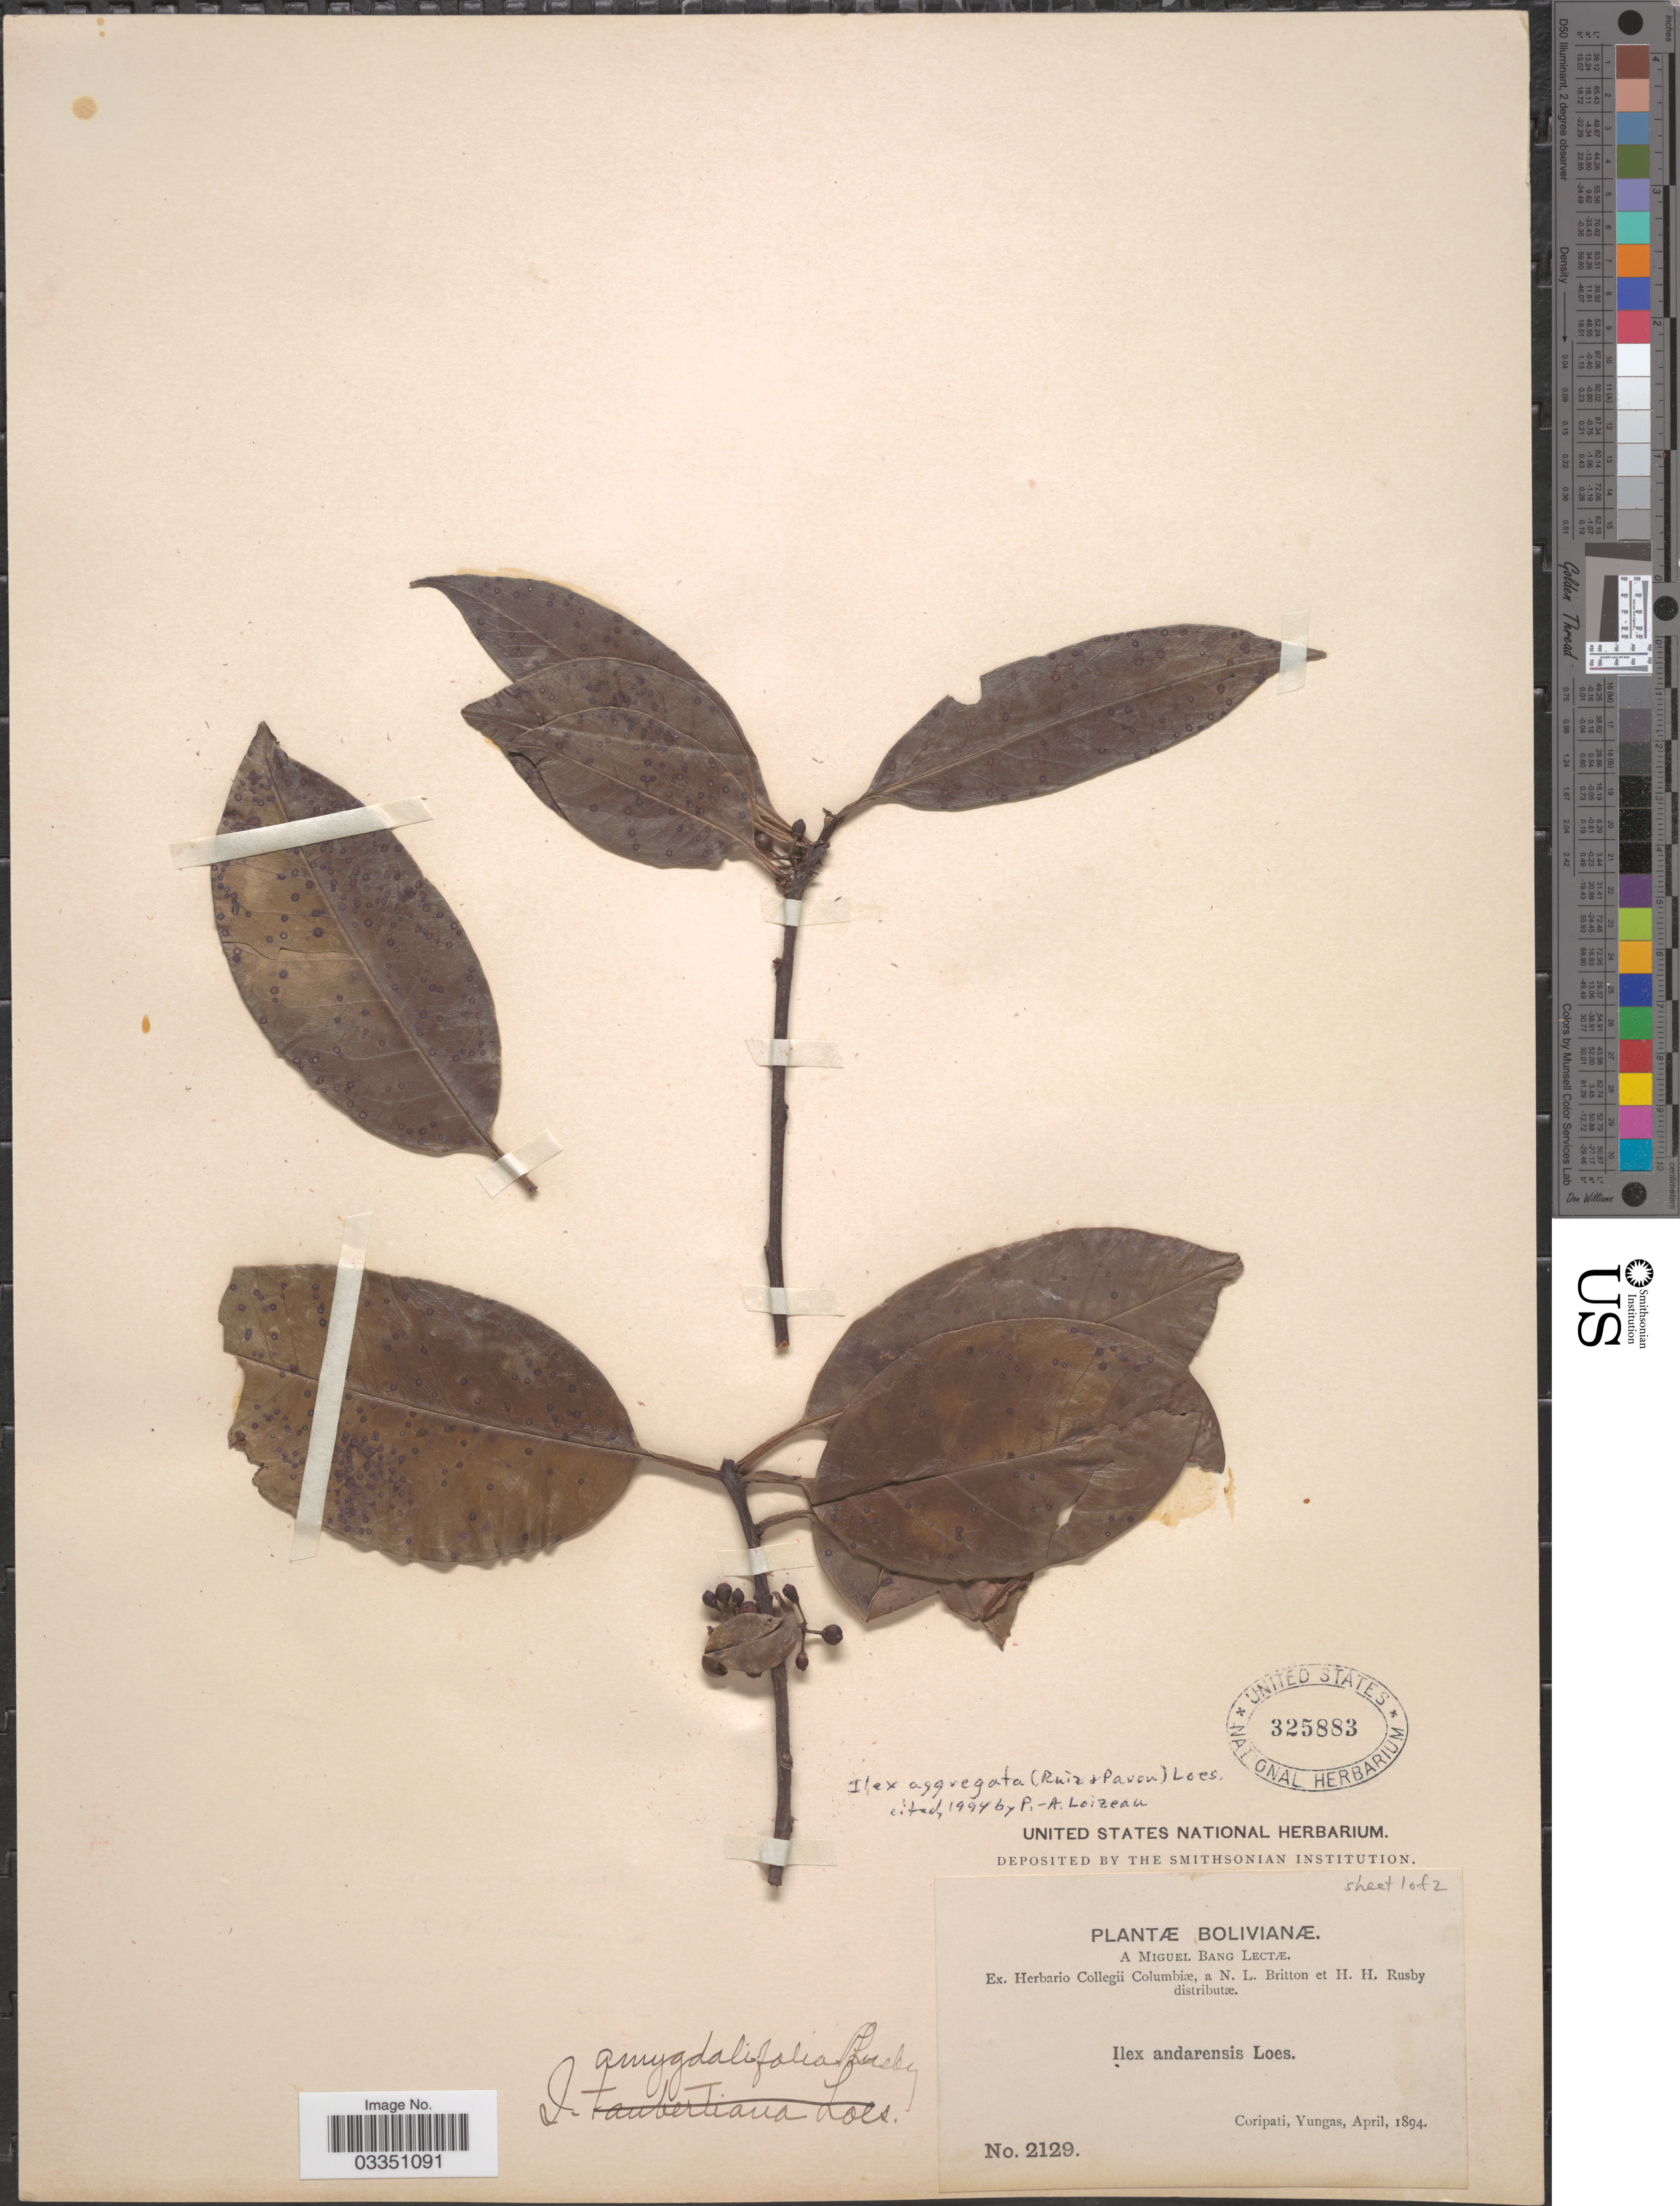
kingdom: Plantae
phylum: Tracheophyta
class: Magnoliopsida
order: Aquifoliales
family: Aquifoliaceae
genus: Ilex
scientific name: Ilex aggregata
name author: (Ruiz & Pav.) Loes.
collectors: M. Bang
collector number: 2129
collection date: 1894-04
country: Bolivia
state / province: La Paz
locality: Bolivianæ. Coripati, Yungas.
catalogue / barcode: US 325883